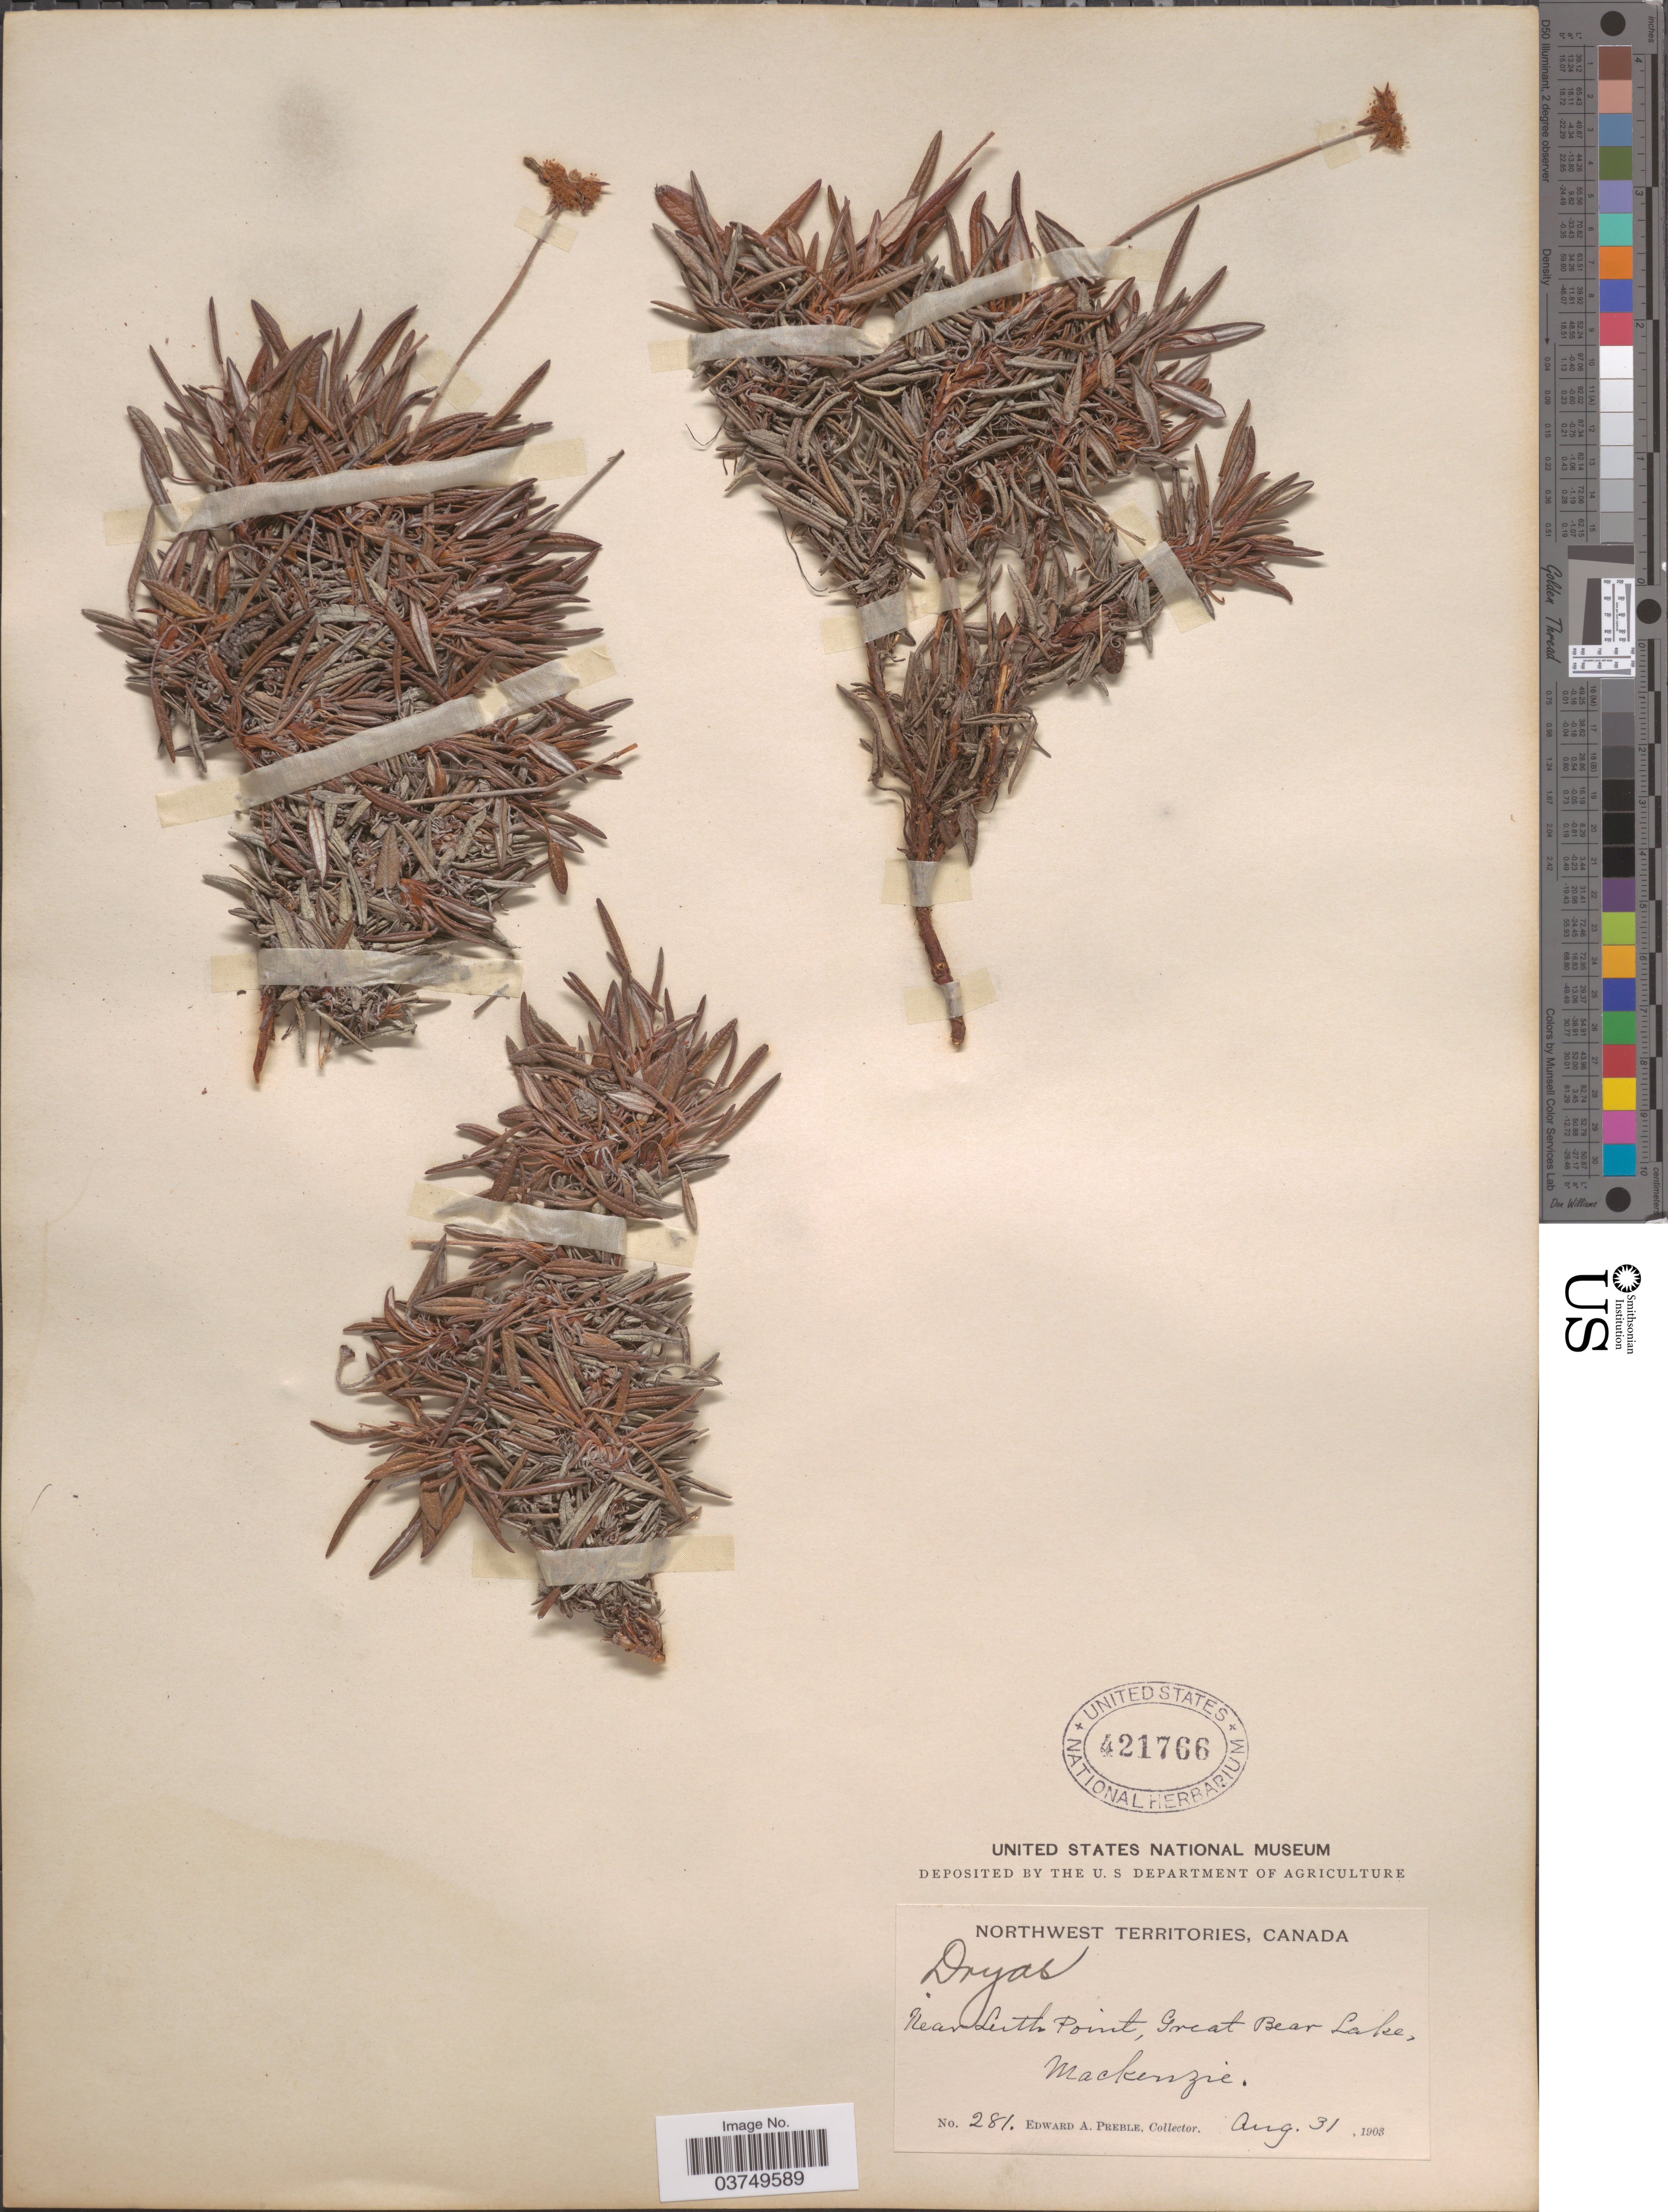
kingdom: Plantae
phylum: Tracheophyta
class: Magnoliopsida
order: Rosales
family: Rosaceae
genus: Dryas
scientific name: Dryas integrifolia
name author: Vahl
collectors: E. Preble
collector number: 281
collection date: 1903-08-31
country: Canada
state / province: Northwest Territories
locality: Near Leith Point, Great Bear Lake, Mackenzie.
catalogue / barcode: US 421766